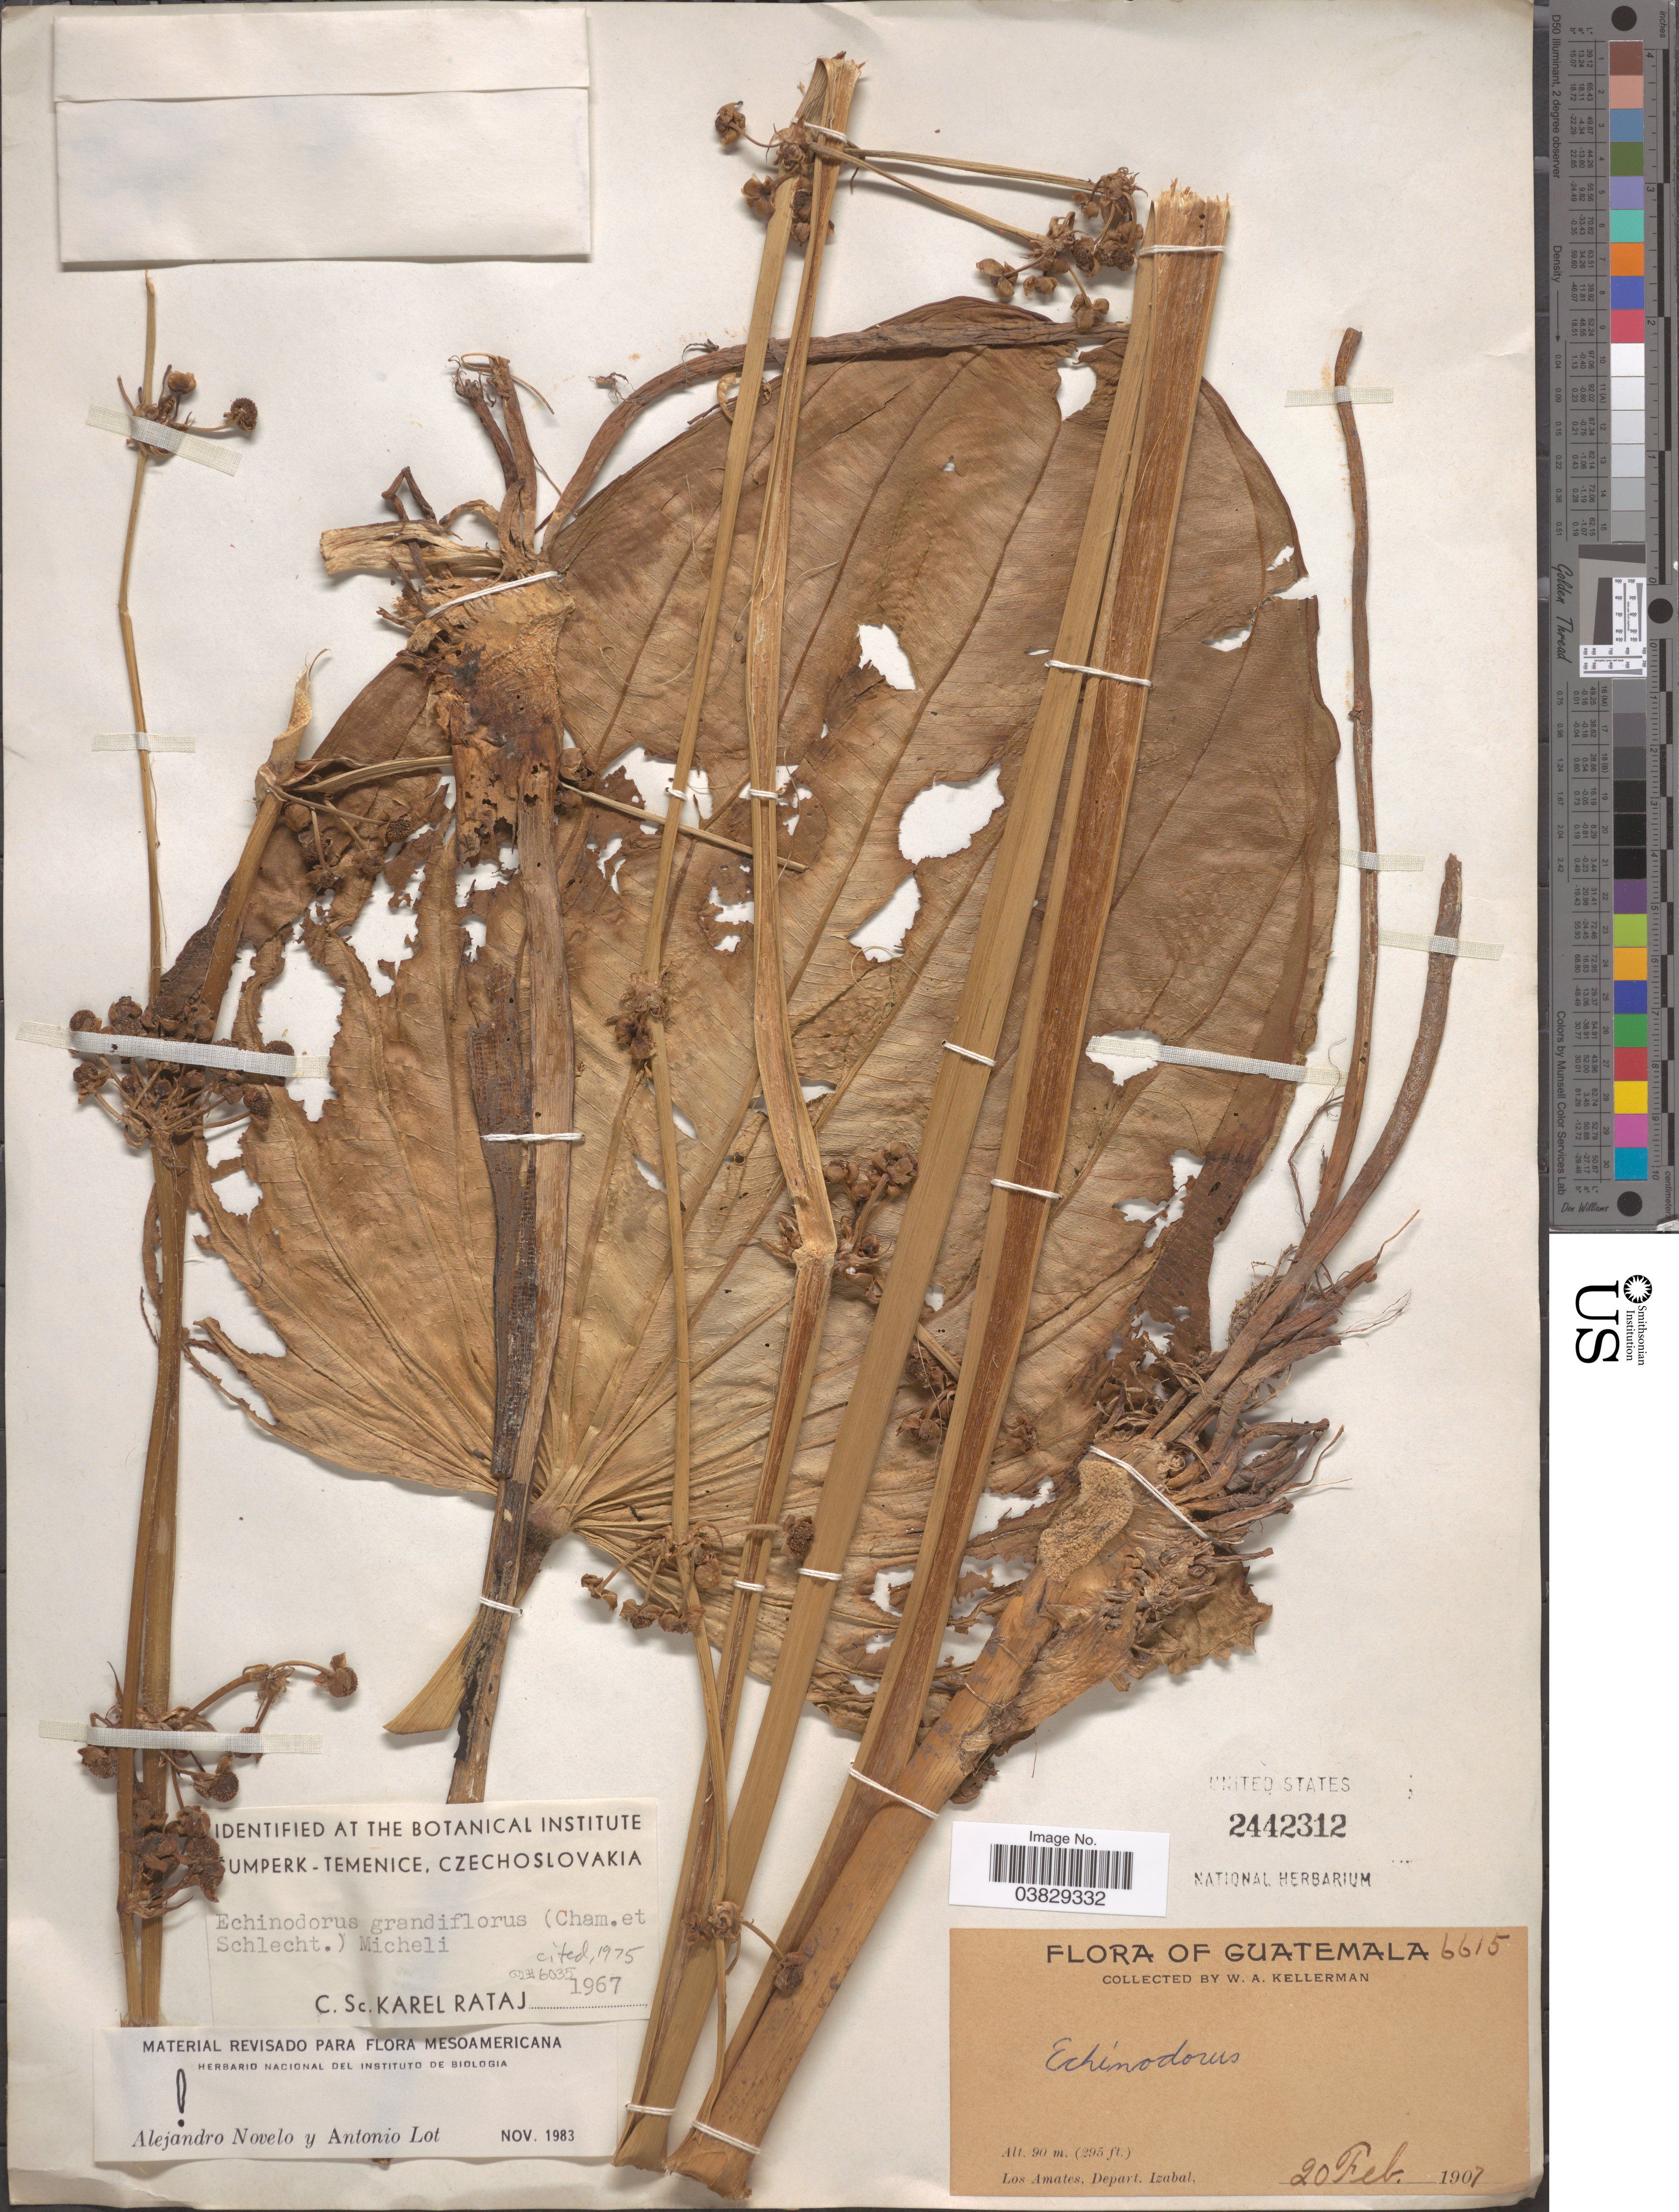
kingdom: Plantae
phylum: Tracheophyta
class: Liliopsida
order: Alismatales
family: Alismataceae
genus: Echinodorus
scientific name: Echinodorus grandiflorus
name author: (Cham. & Schltdl.) Micheli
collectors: W. Kellerman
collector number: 6615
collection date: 1907-02-20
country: Guatemala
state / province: Izabal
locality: Los Amates, Depart. Izabal.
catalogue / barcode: US 2442312